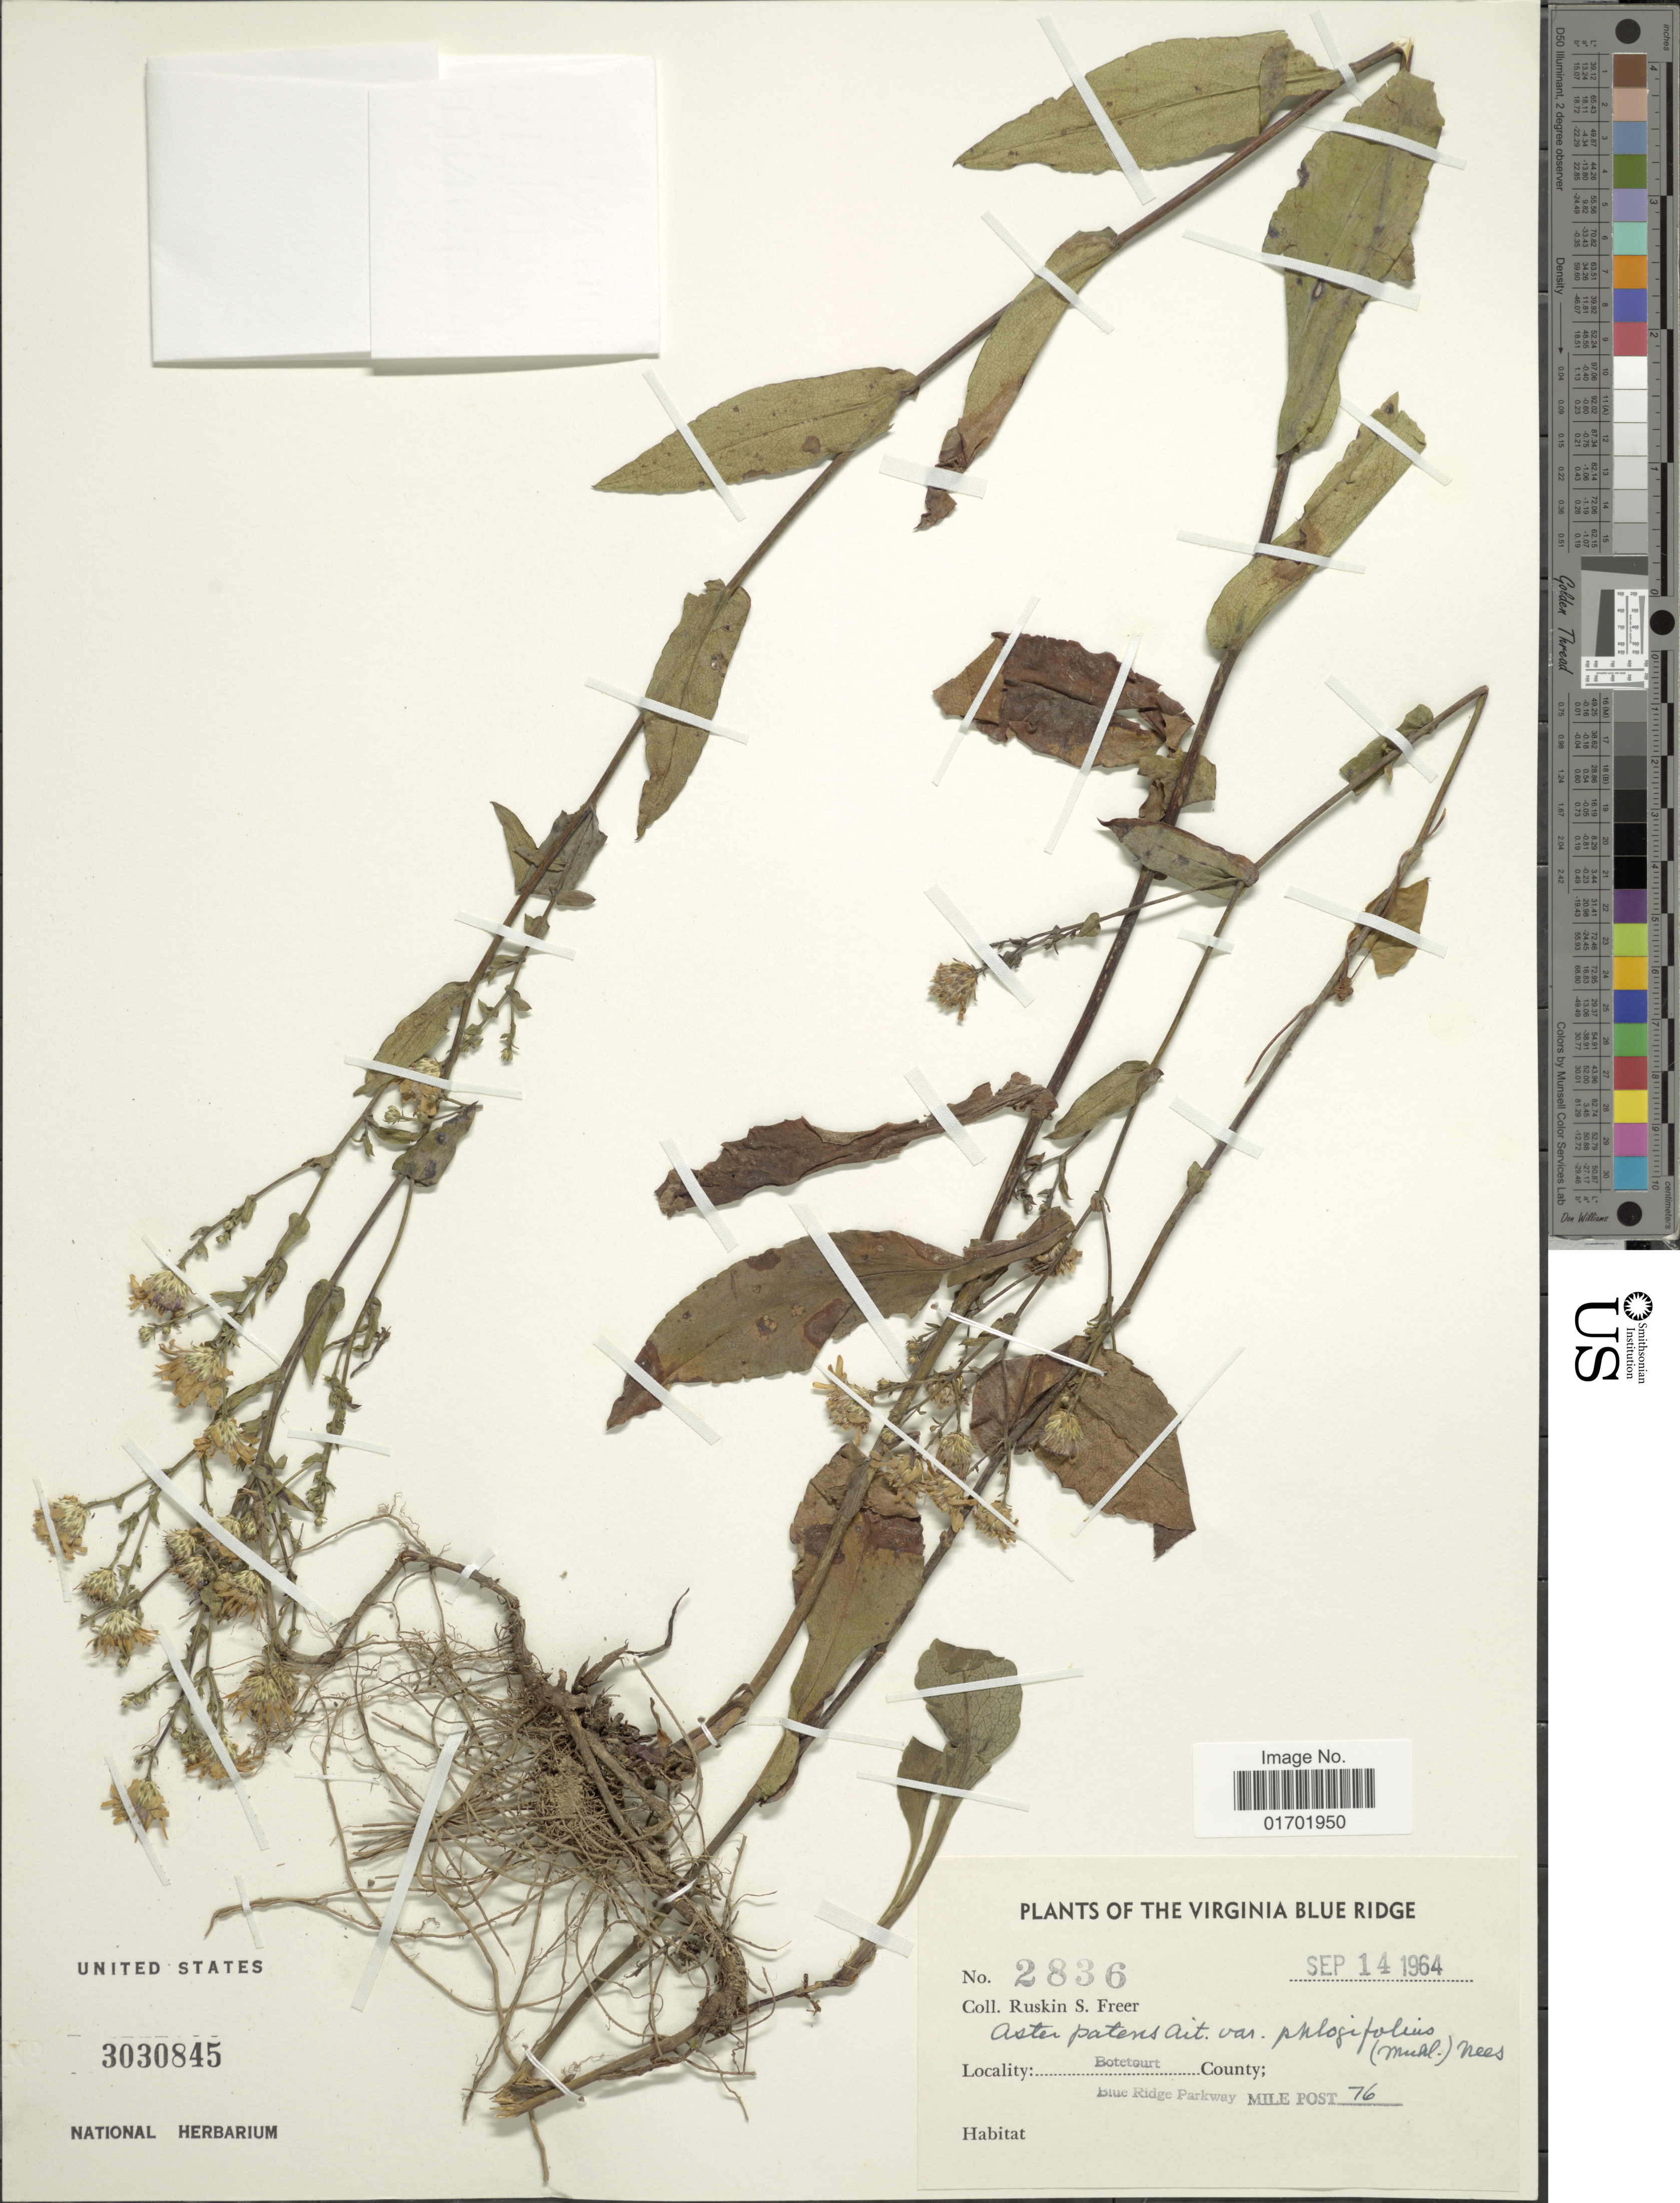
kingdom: Plantae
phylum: Tracheophyta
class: Magnoliopsida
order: Asterales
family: Asteraceae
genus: Symphyotrichum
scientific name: Symphyotrichum phlogifolium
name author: (Muhl. ex Willd.) G.L. Nesom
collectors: R. Freer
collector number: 2836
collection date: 1964-09-14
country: United States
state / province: Virginia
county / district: Botetourt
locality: Virginia Blue Ridge, Botetourt County, Blue Ridge Parkway Mile Post 76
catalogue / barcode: US 3030845